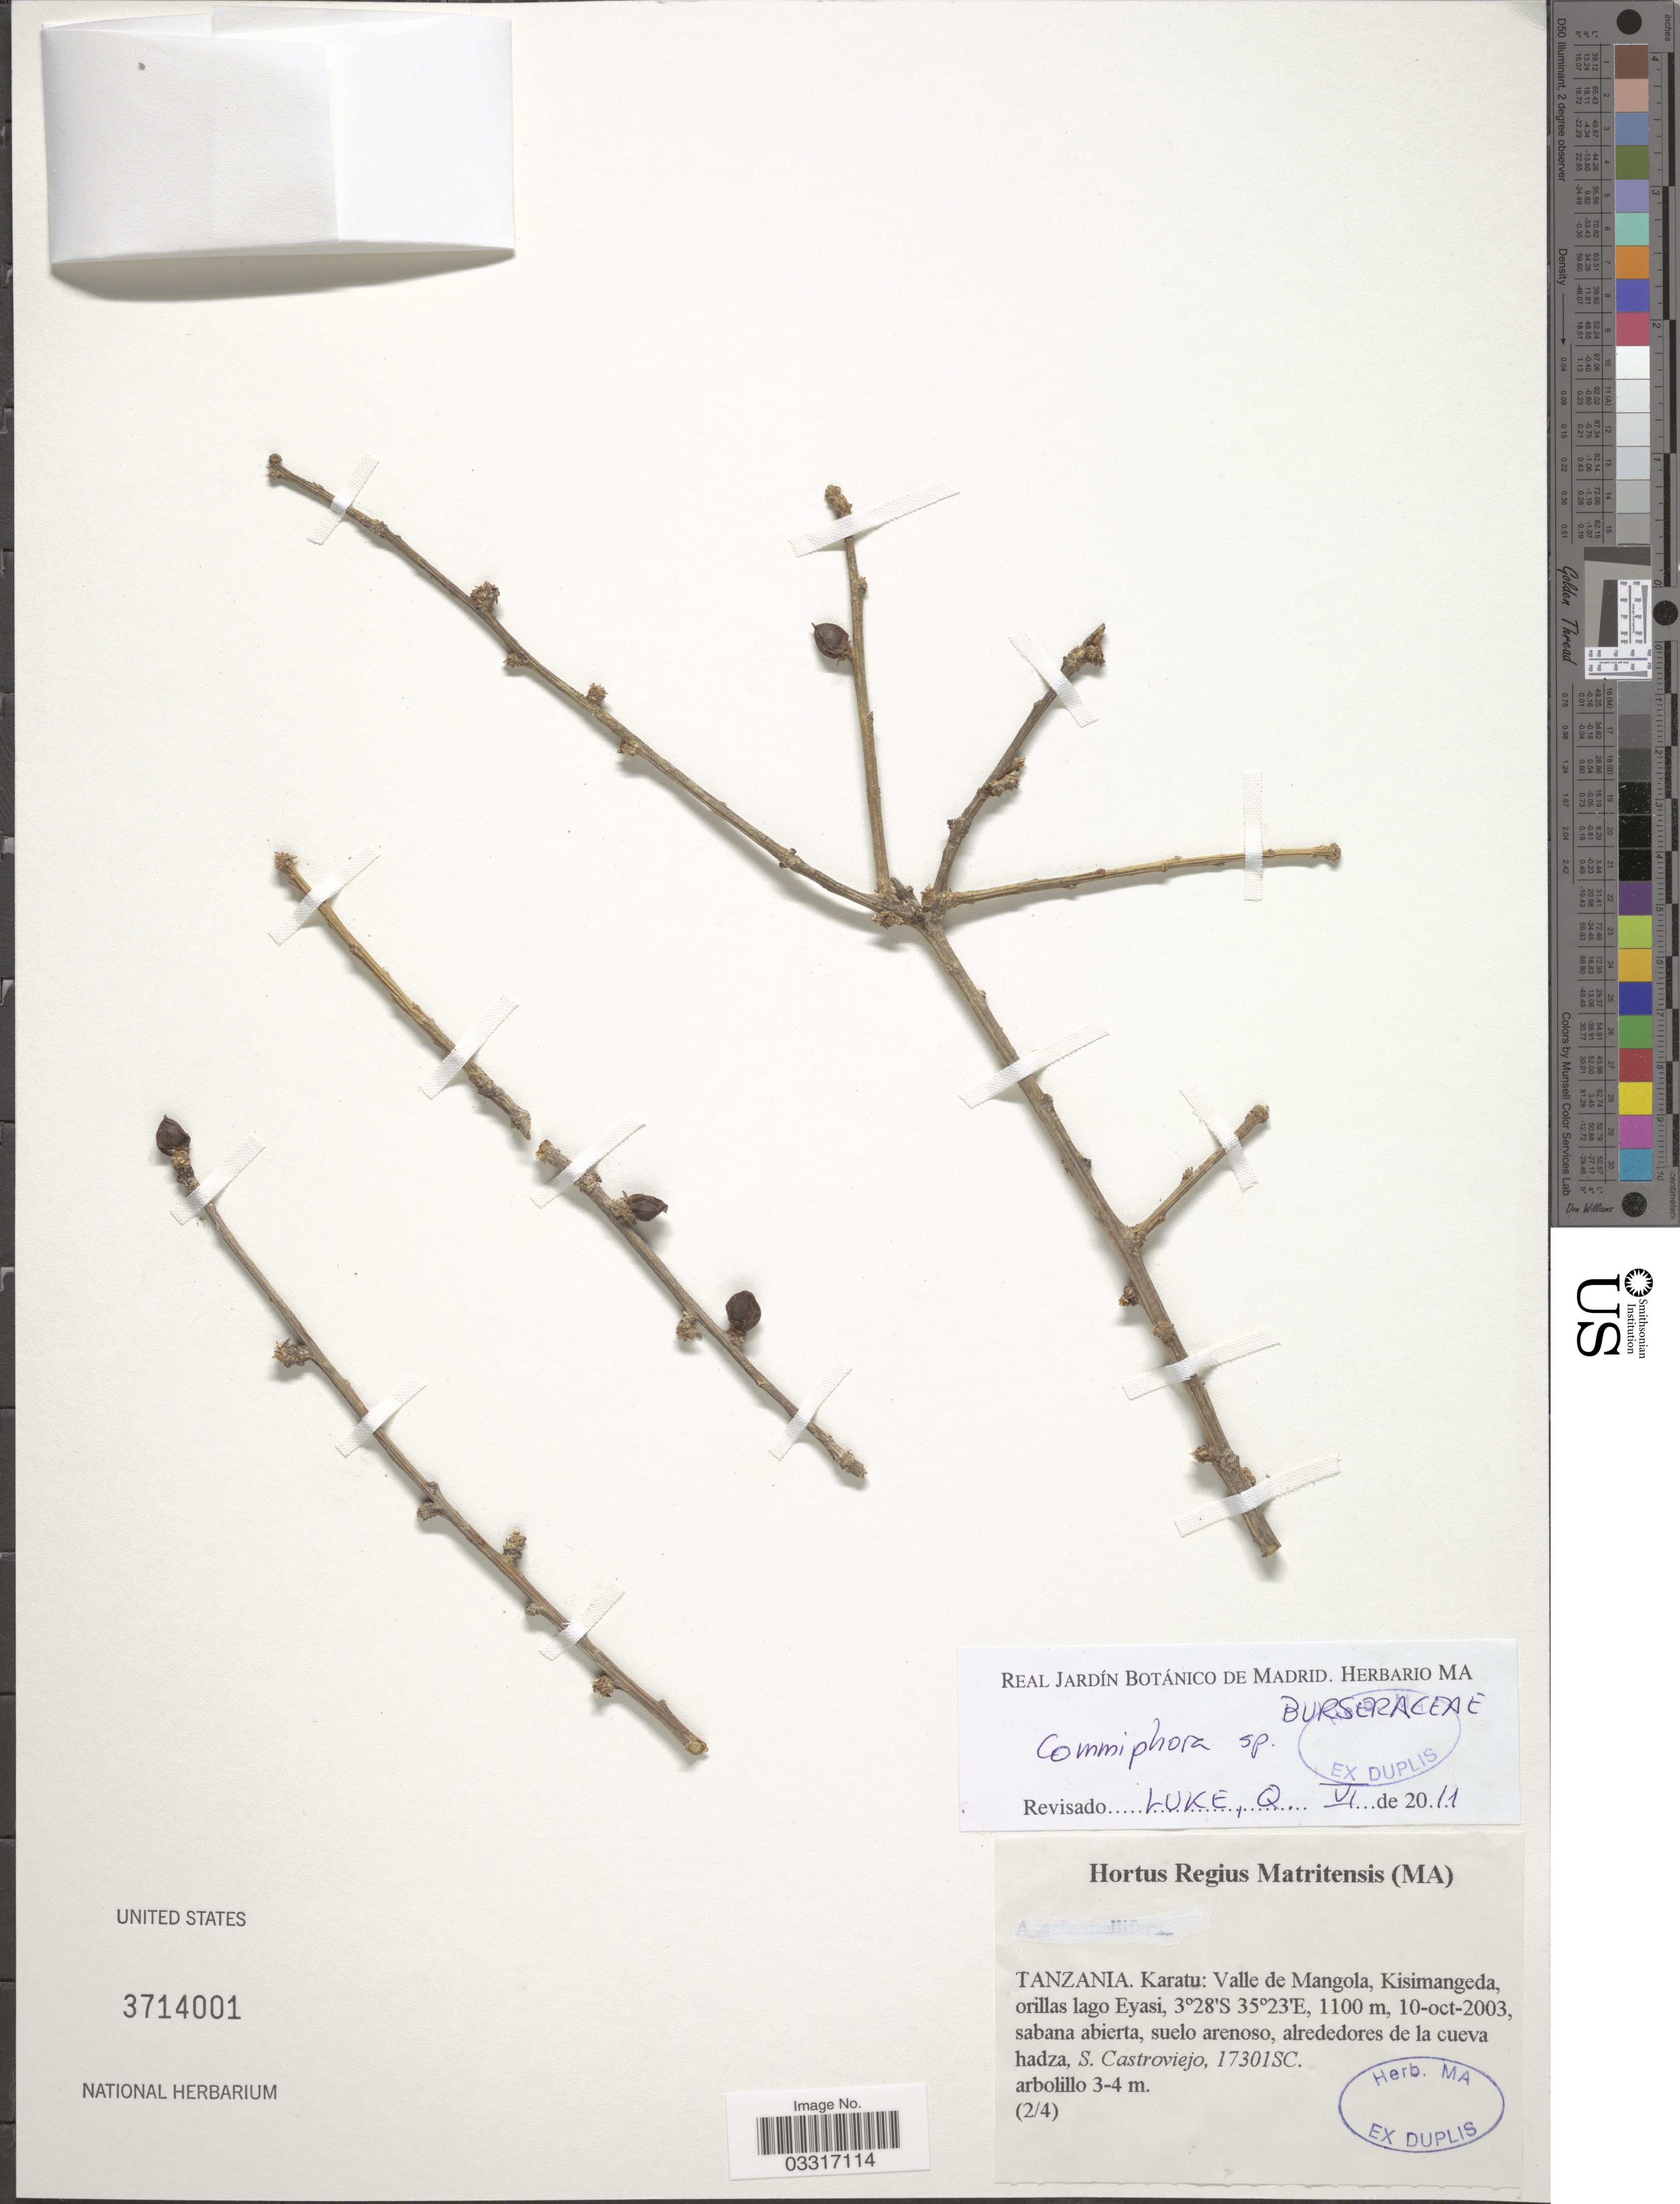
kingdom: Plantae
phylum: Tracheophyta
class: Magnoliopsida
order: Sapindales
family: Burseraceae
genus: Commiphora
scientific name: Commiphora sp.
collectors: S. Castroviejo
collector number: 17301SC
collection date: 2003-10-10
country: Tanzania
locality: Karatu: Valle de Mangola, Kisimangeda, orillas lago Eyasi.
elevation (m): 1100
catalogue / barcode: US 3714001